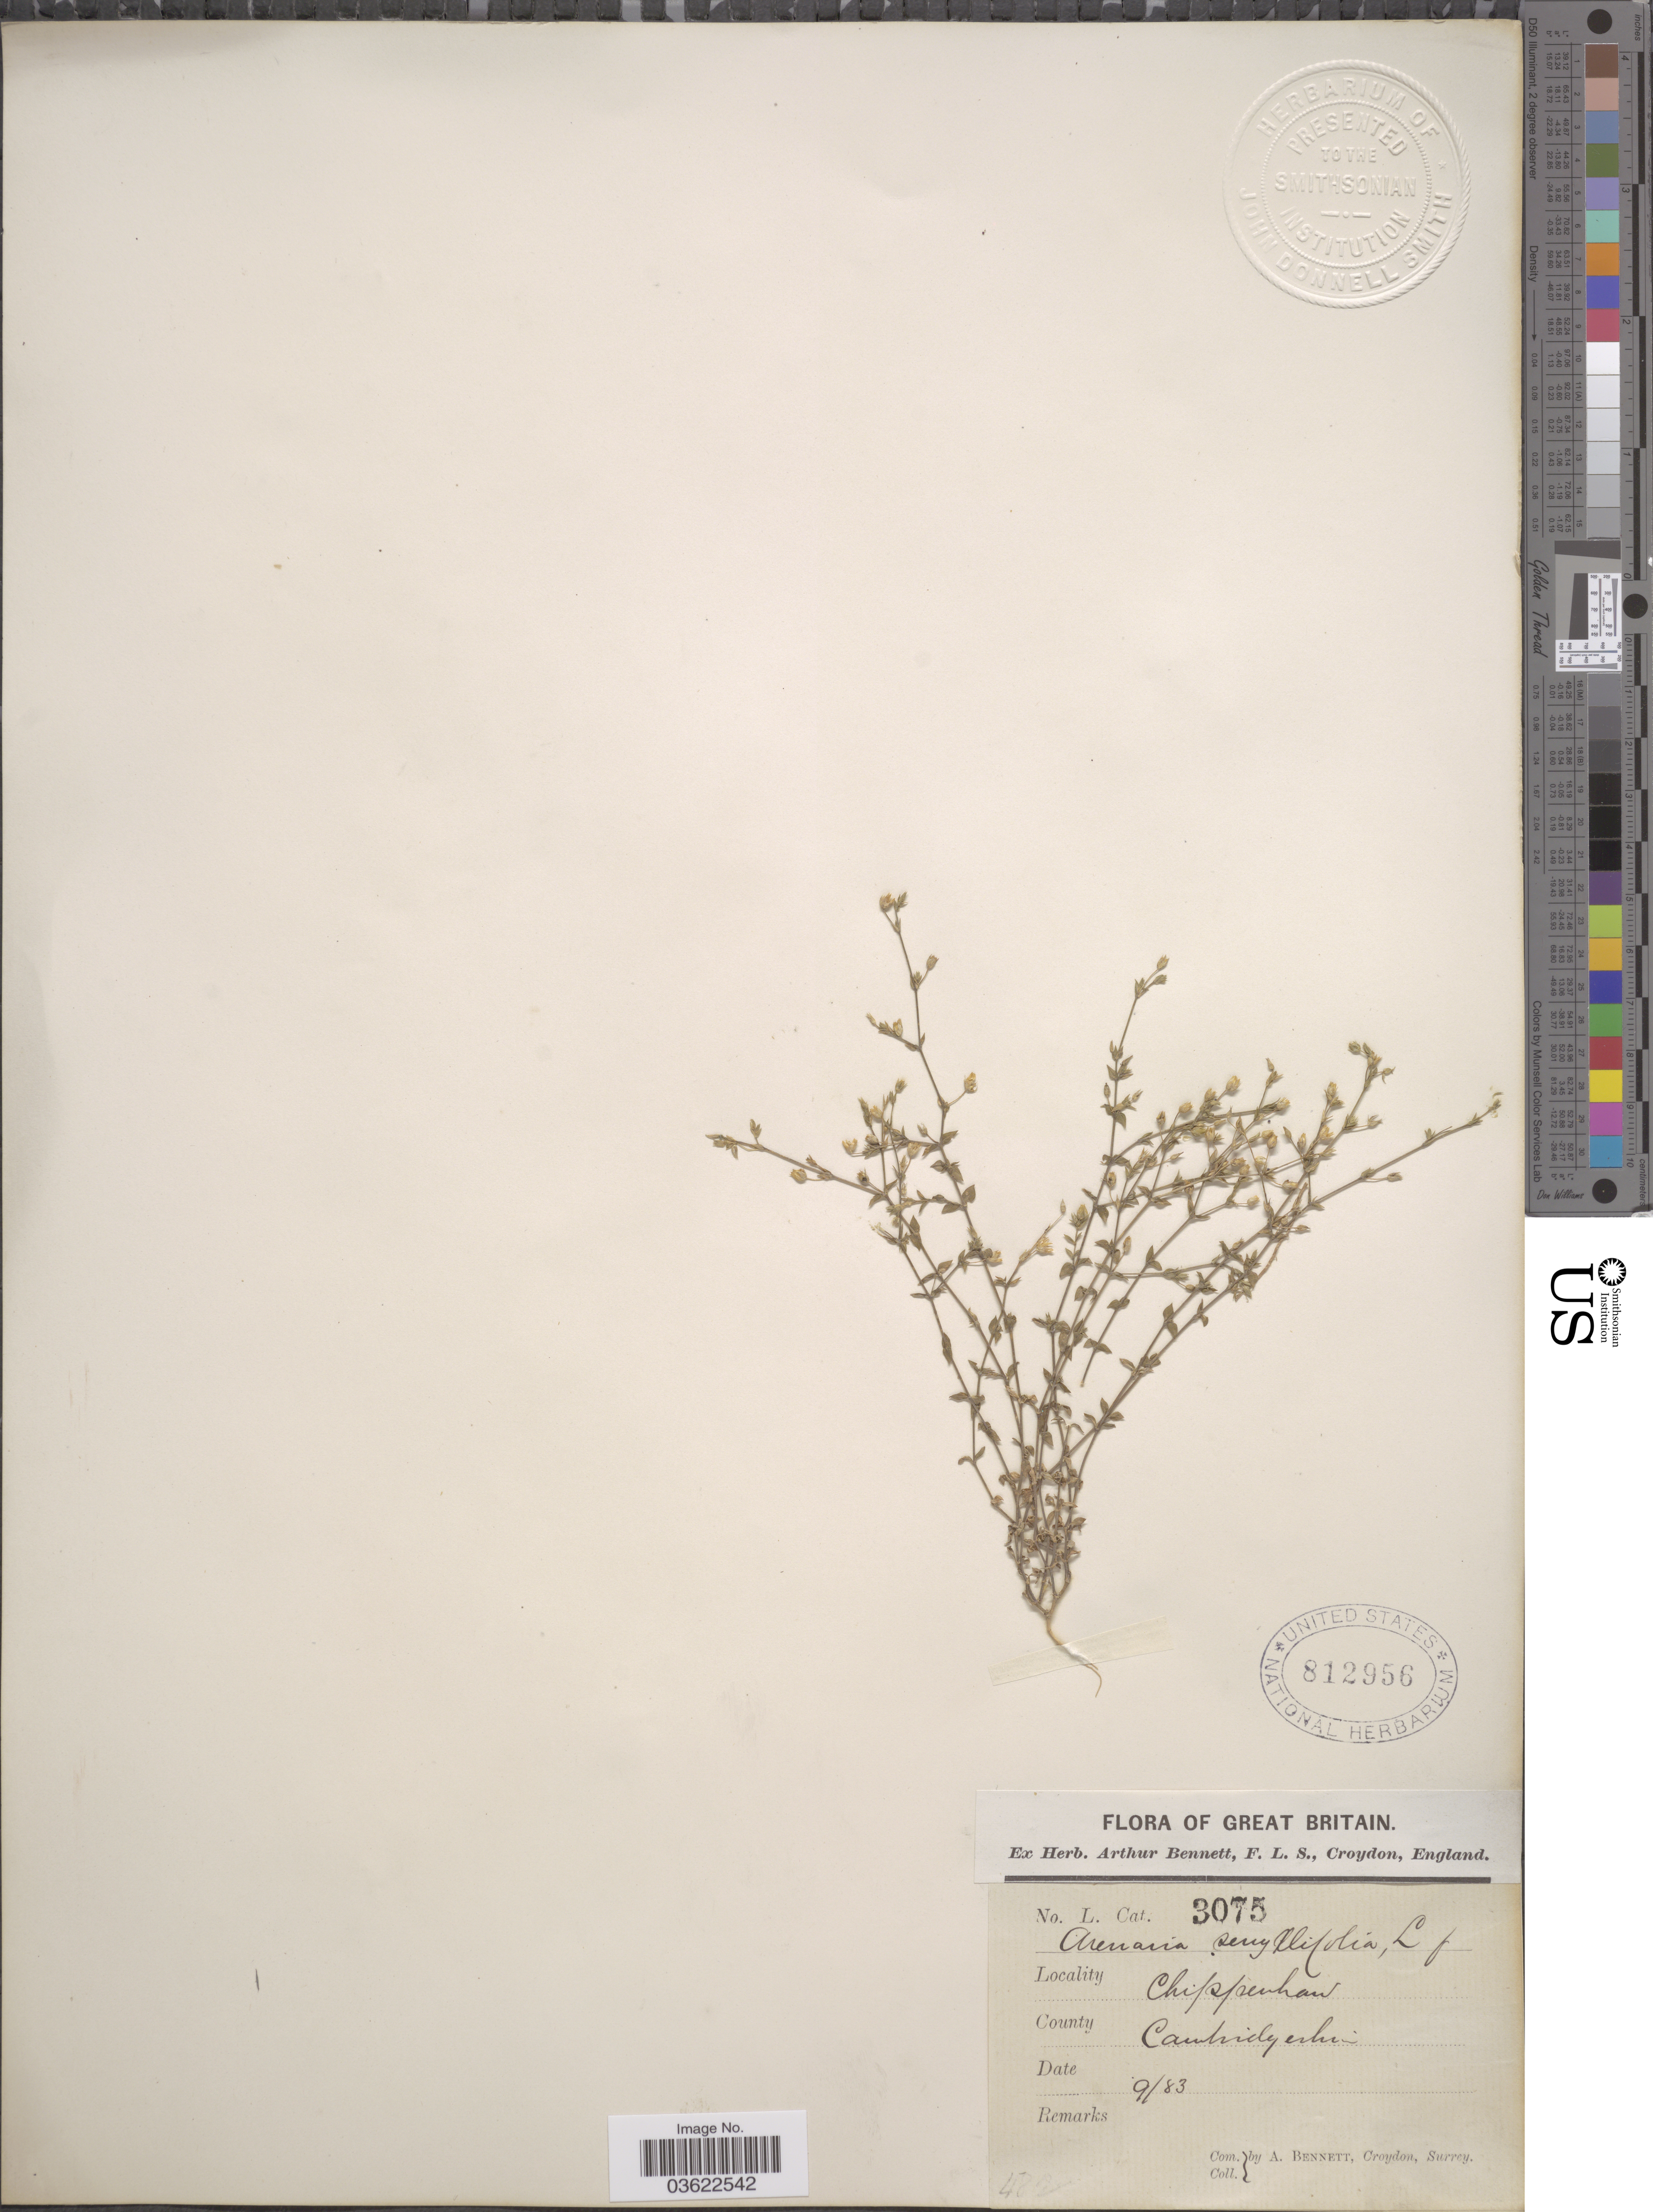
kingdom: Plantae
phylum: Tracheophyta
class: Magnoliopsida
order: Caryophyllales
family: Caryophyllaceae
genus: Arenaria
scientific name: Arenaria serpyllifolia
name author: L.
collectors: A. Bennett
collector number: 3075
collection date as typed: Transcribed d/m/y: /9/83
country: United Kingdom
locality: Great Britain. Chippenham. Cambridgeshire.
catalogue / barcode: US 812956